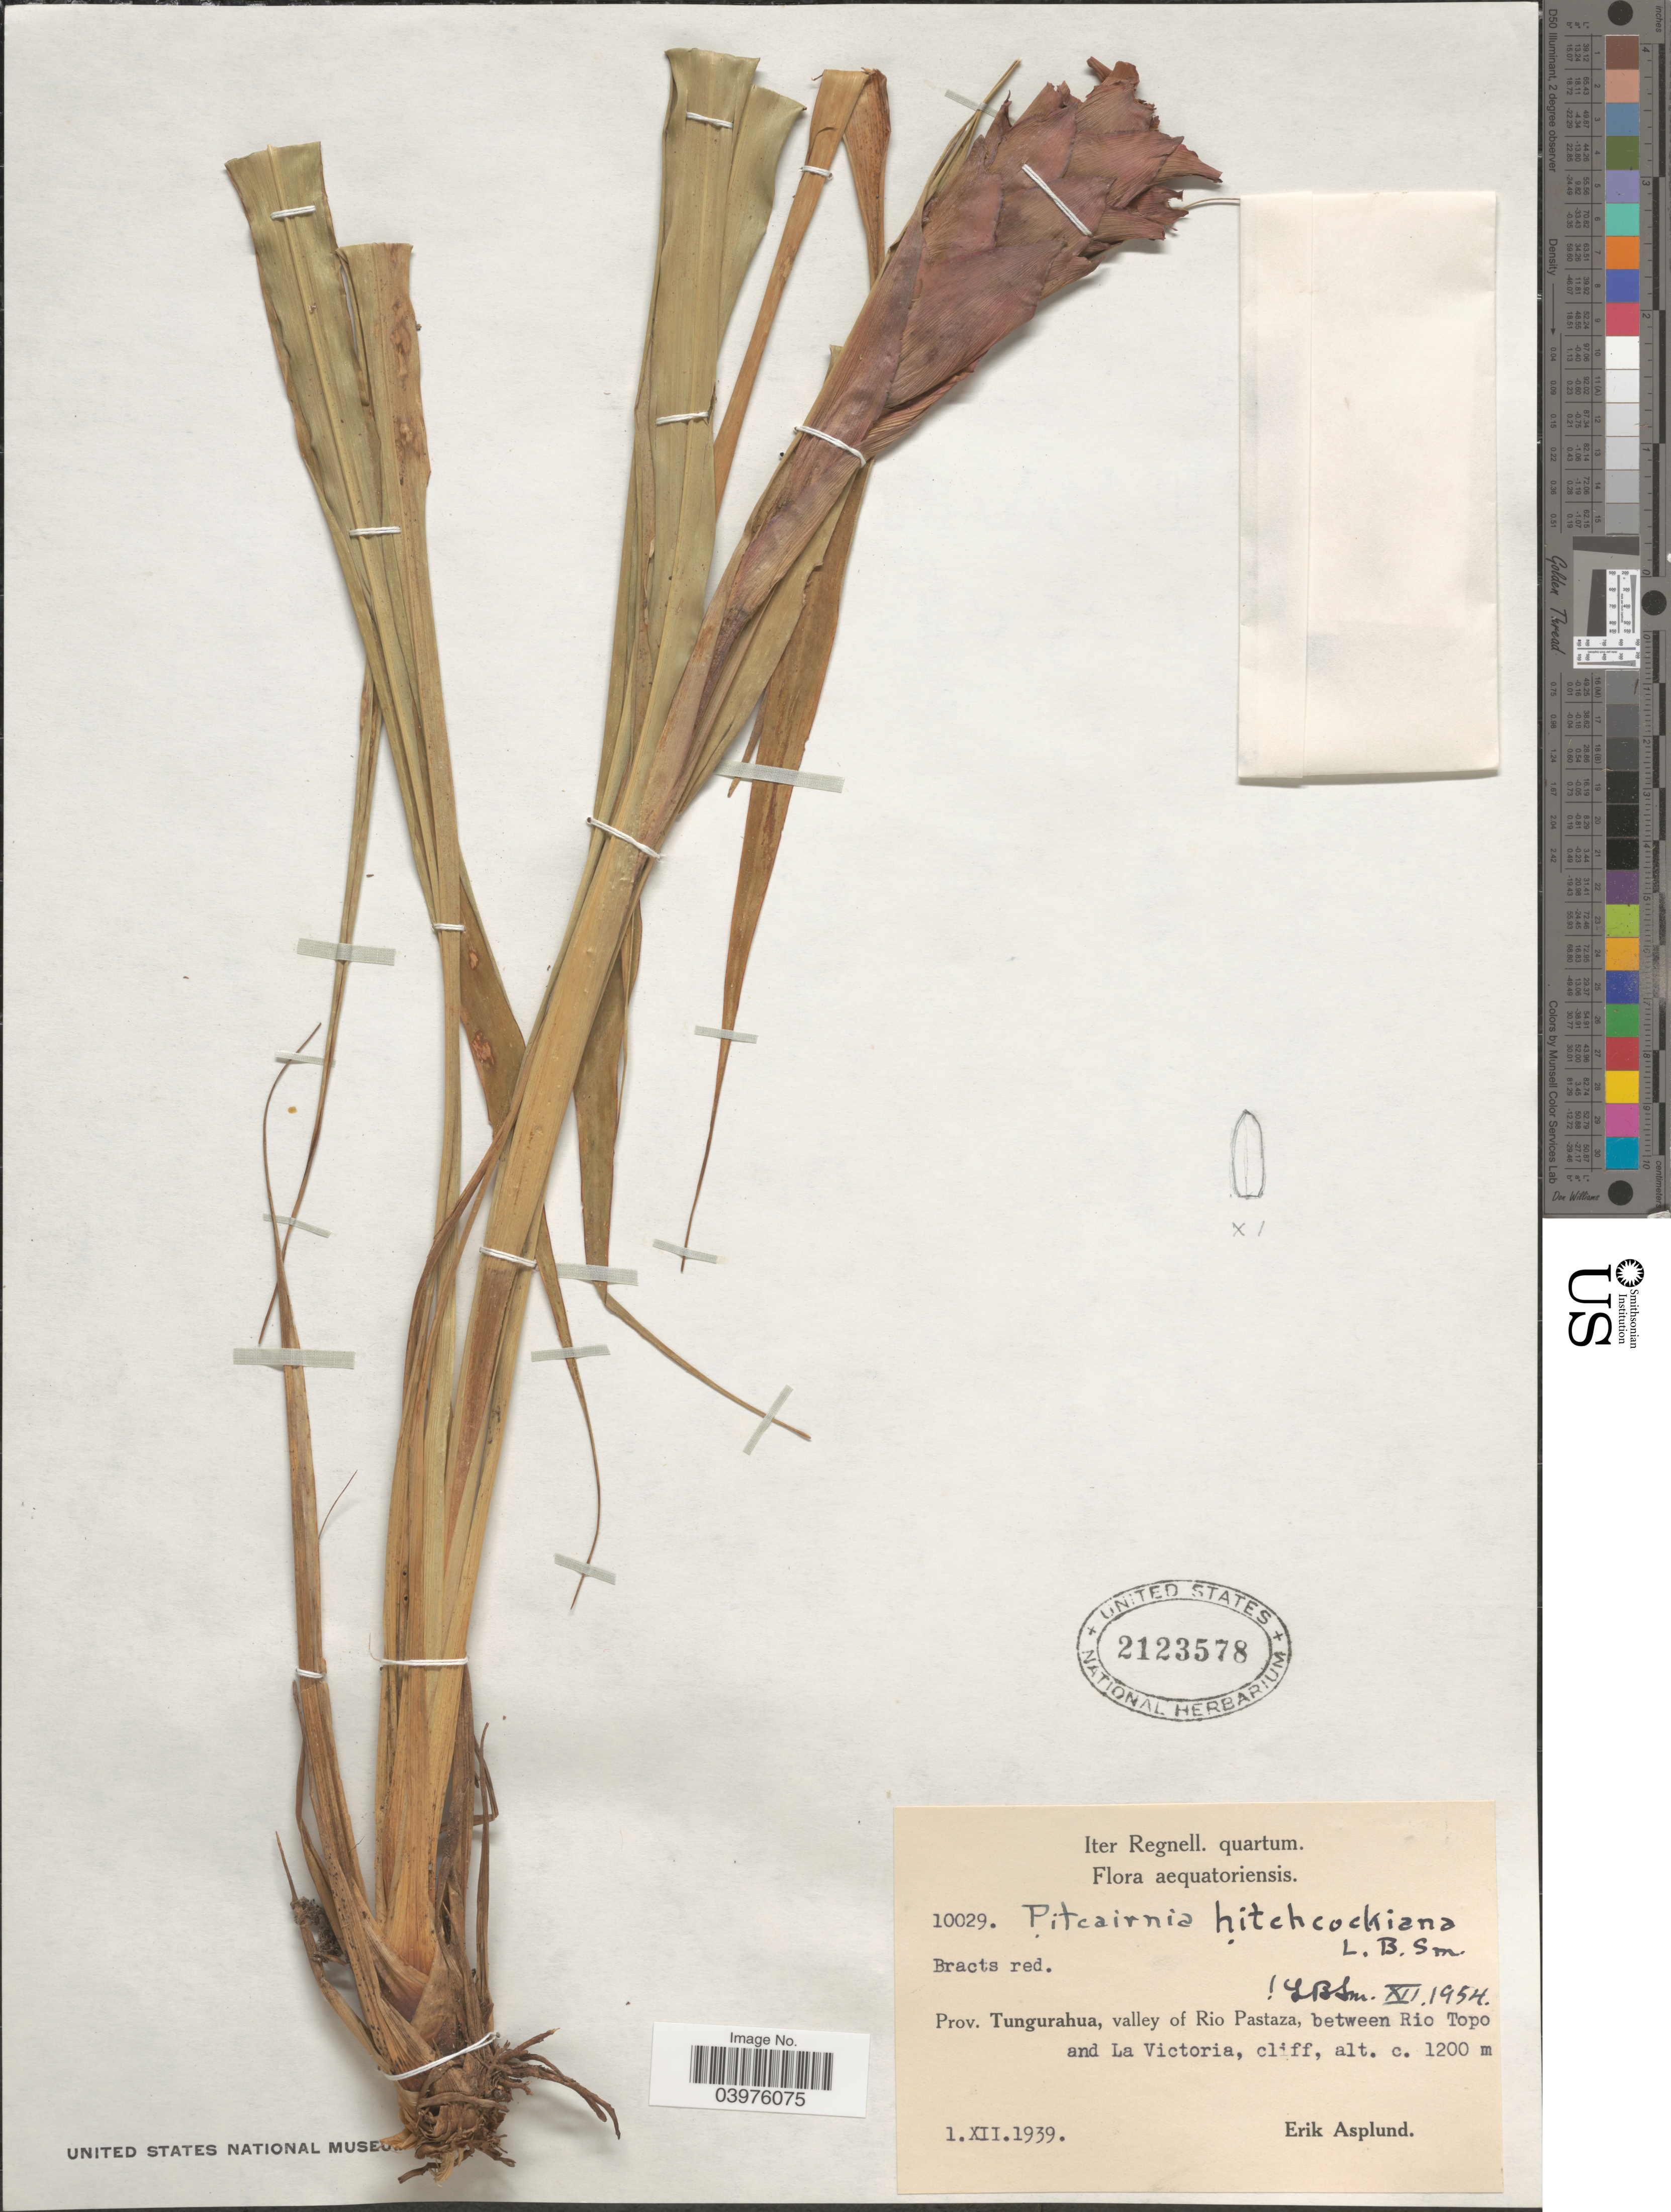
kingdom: Plantae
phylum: Tracheophyta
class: Liliopsida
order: Poales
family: Bromeliaceae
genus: Pitcairnia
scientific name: Pitcairnia hitchcockiana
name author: L.B. Sm.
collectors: E. Asplund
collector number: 10029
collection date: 1939-12-01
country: Ecuador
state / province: Tungurahua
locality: Valley of Rio Pastaza, between Rio Topo and La Victoria.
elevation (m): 1200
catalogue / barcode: US 2123578